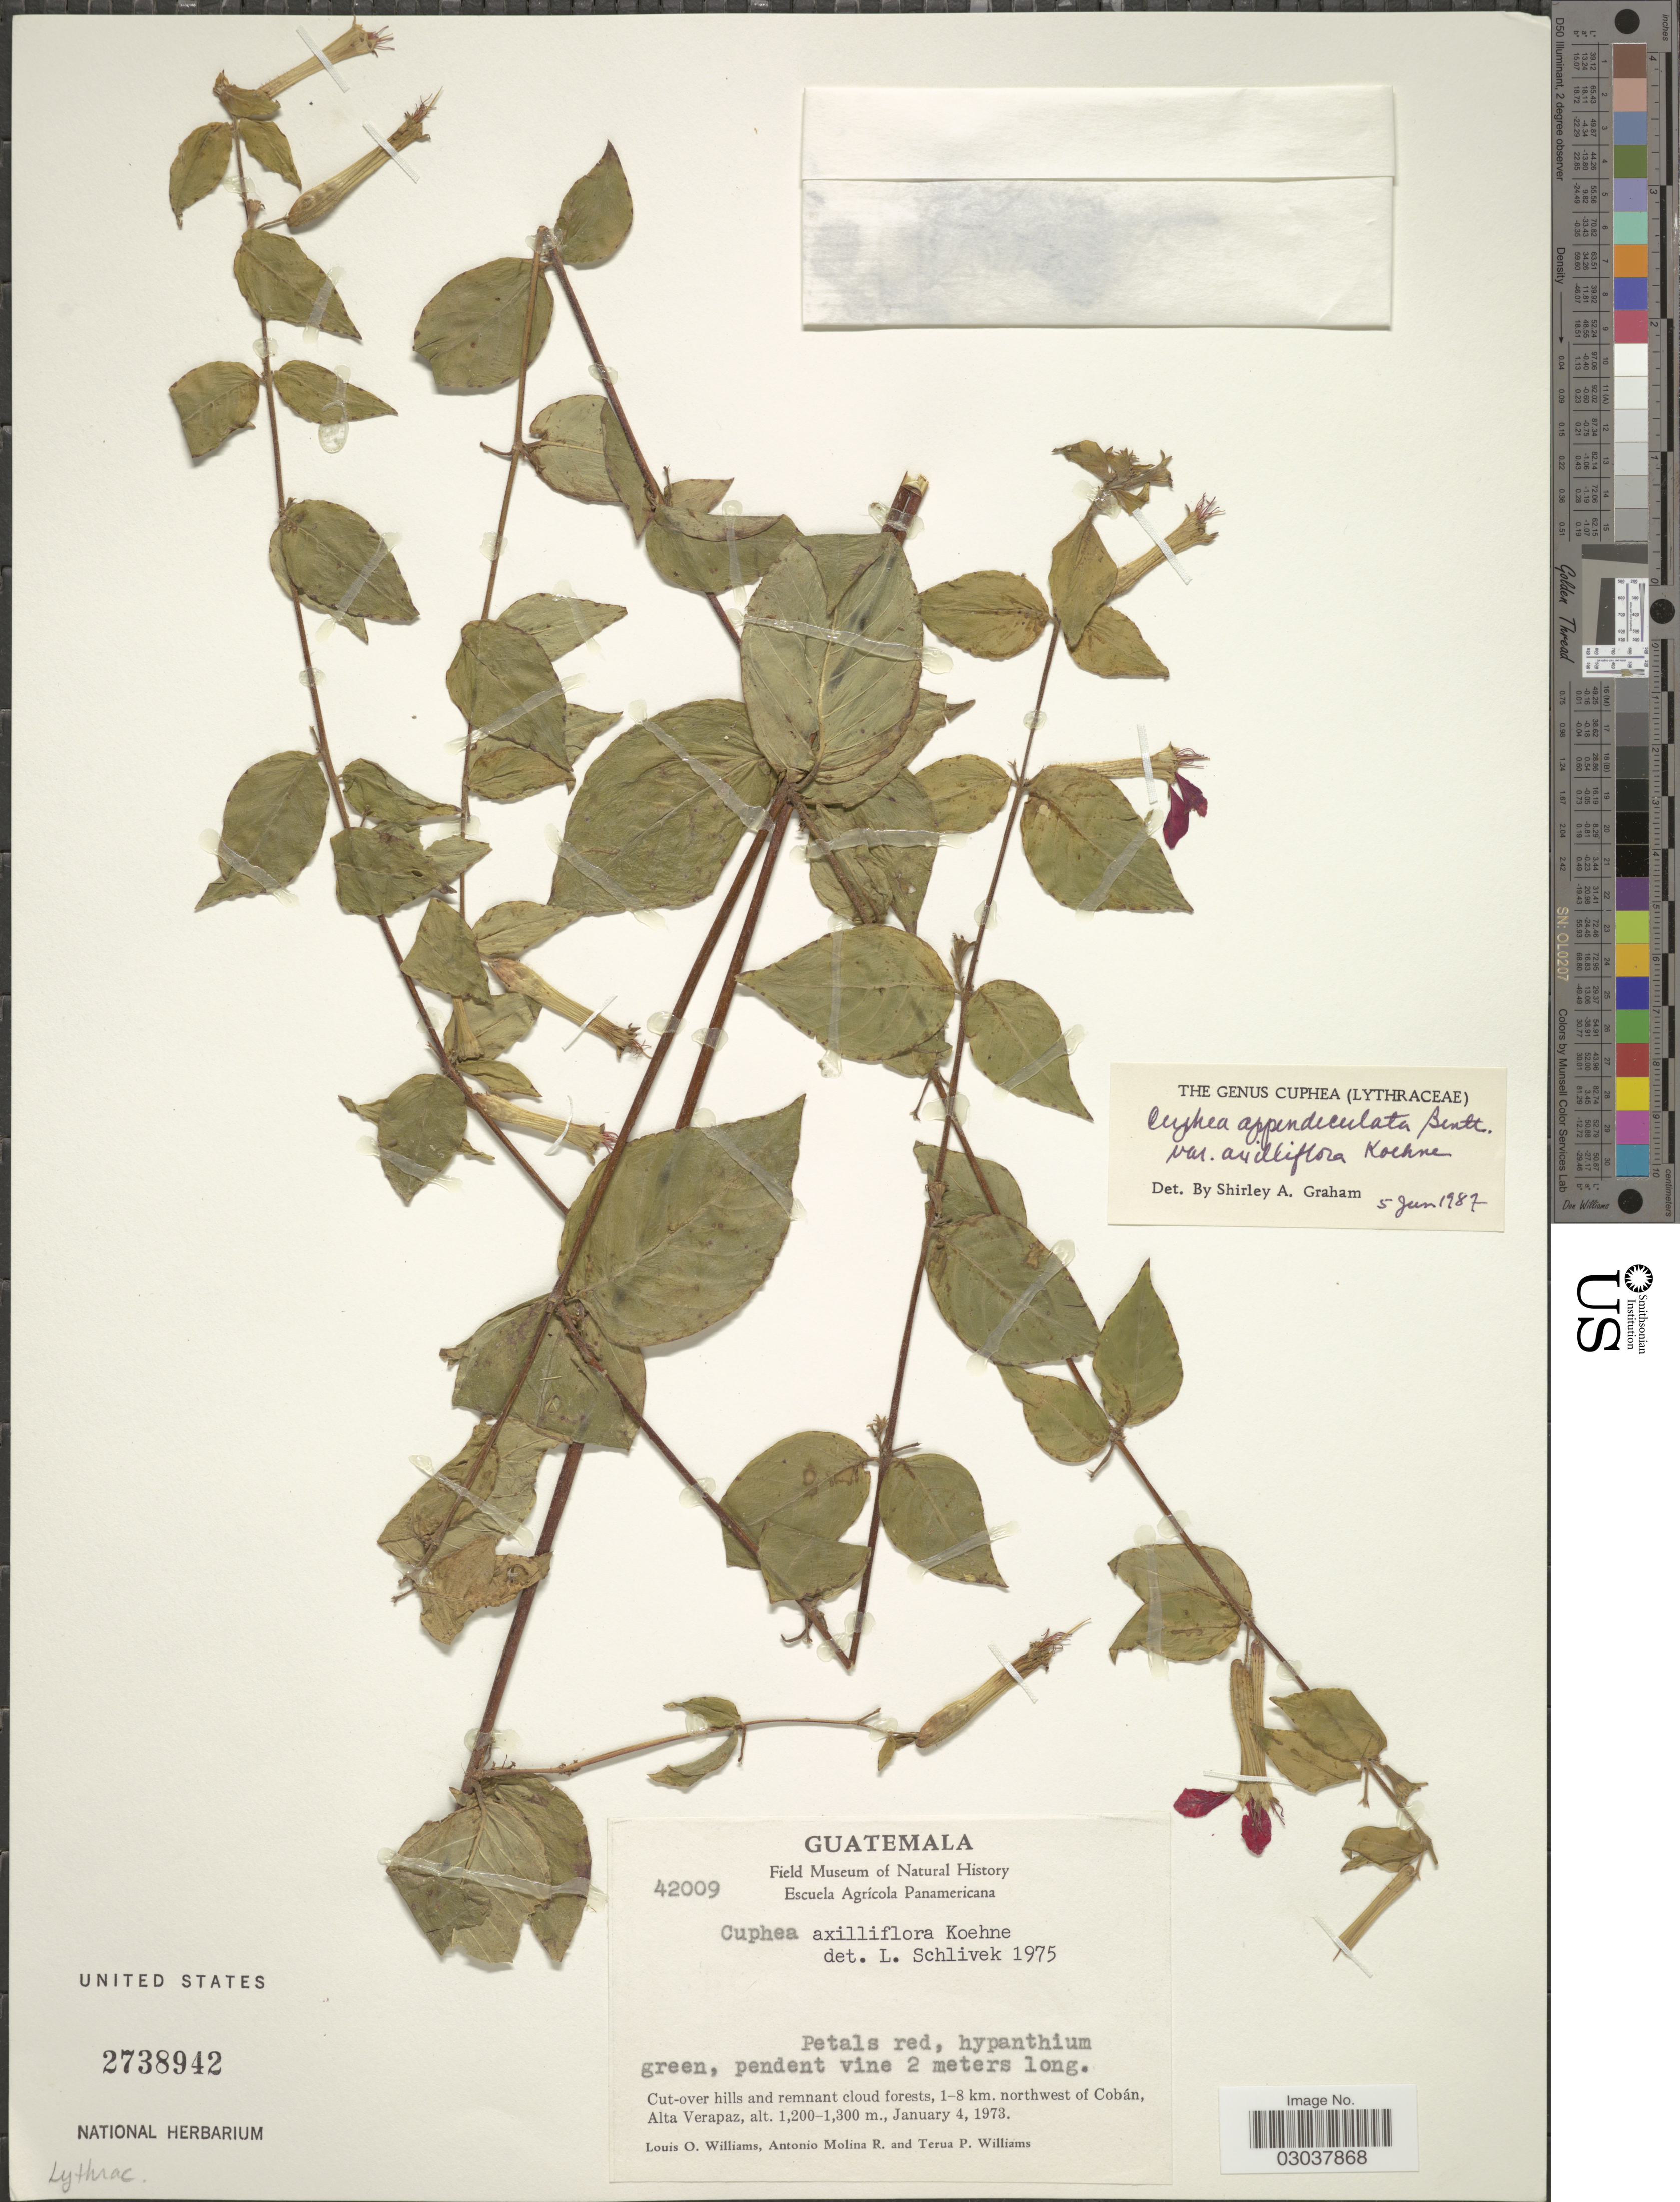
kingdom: Plantae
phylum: Tracheophyta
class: Magnoliopsida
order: Myrtales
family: Lythraceae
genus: Cuphea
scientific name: Cuphea appendiculata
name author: Benth.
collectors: L. O. Williams, A. Molina R. & T. Williams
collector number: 42009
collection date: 1973-01-04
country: Guatemala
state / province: Alta Verapaz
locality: Cut-over hills and remnant cloud forests, 1-8 km. northwest of Cobán.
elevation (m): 1200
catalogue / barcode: US 2738942